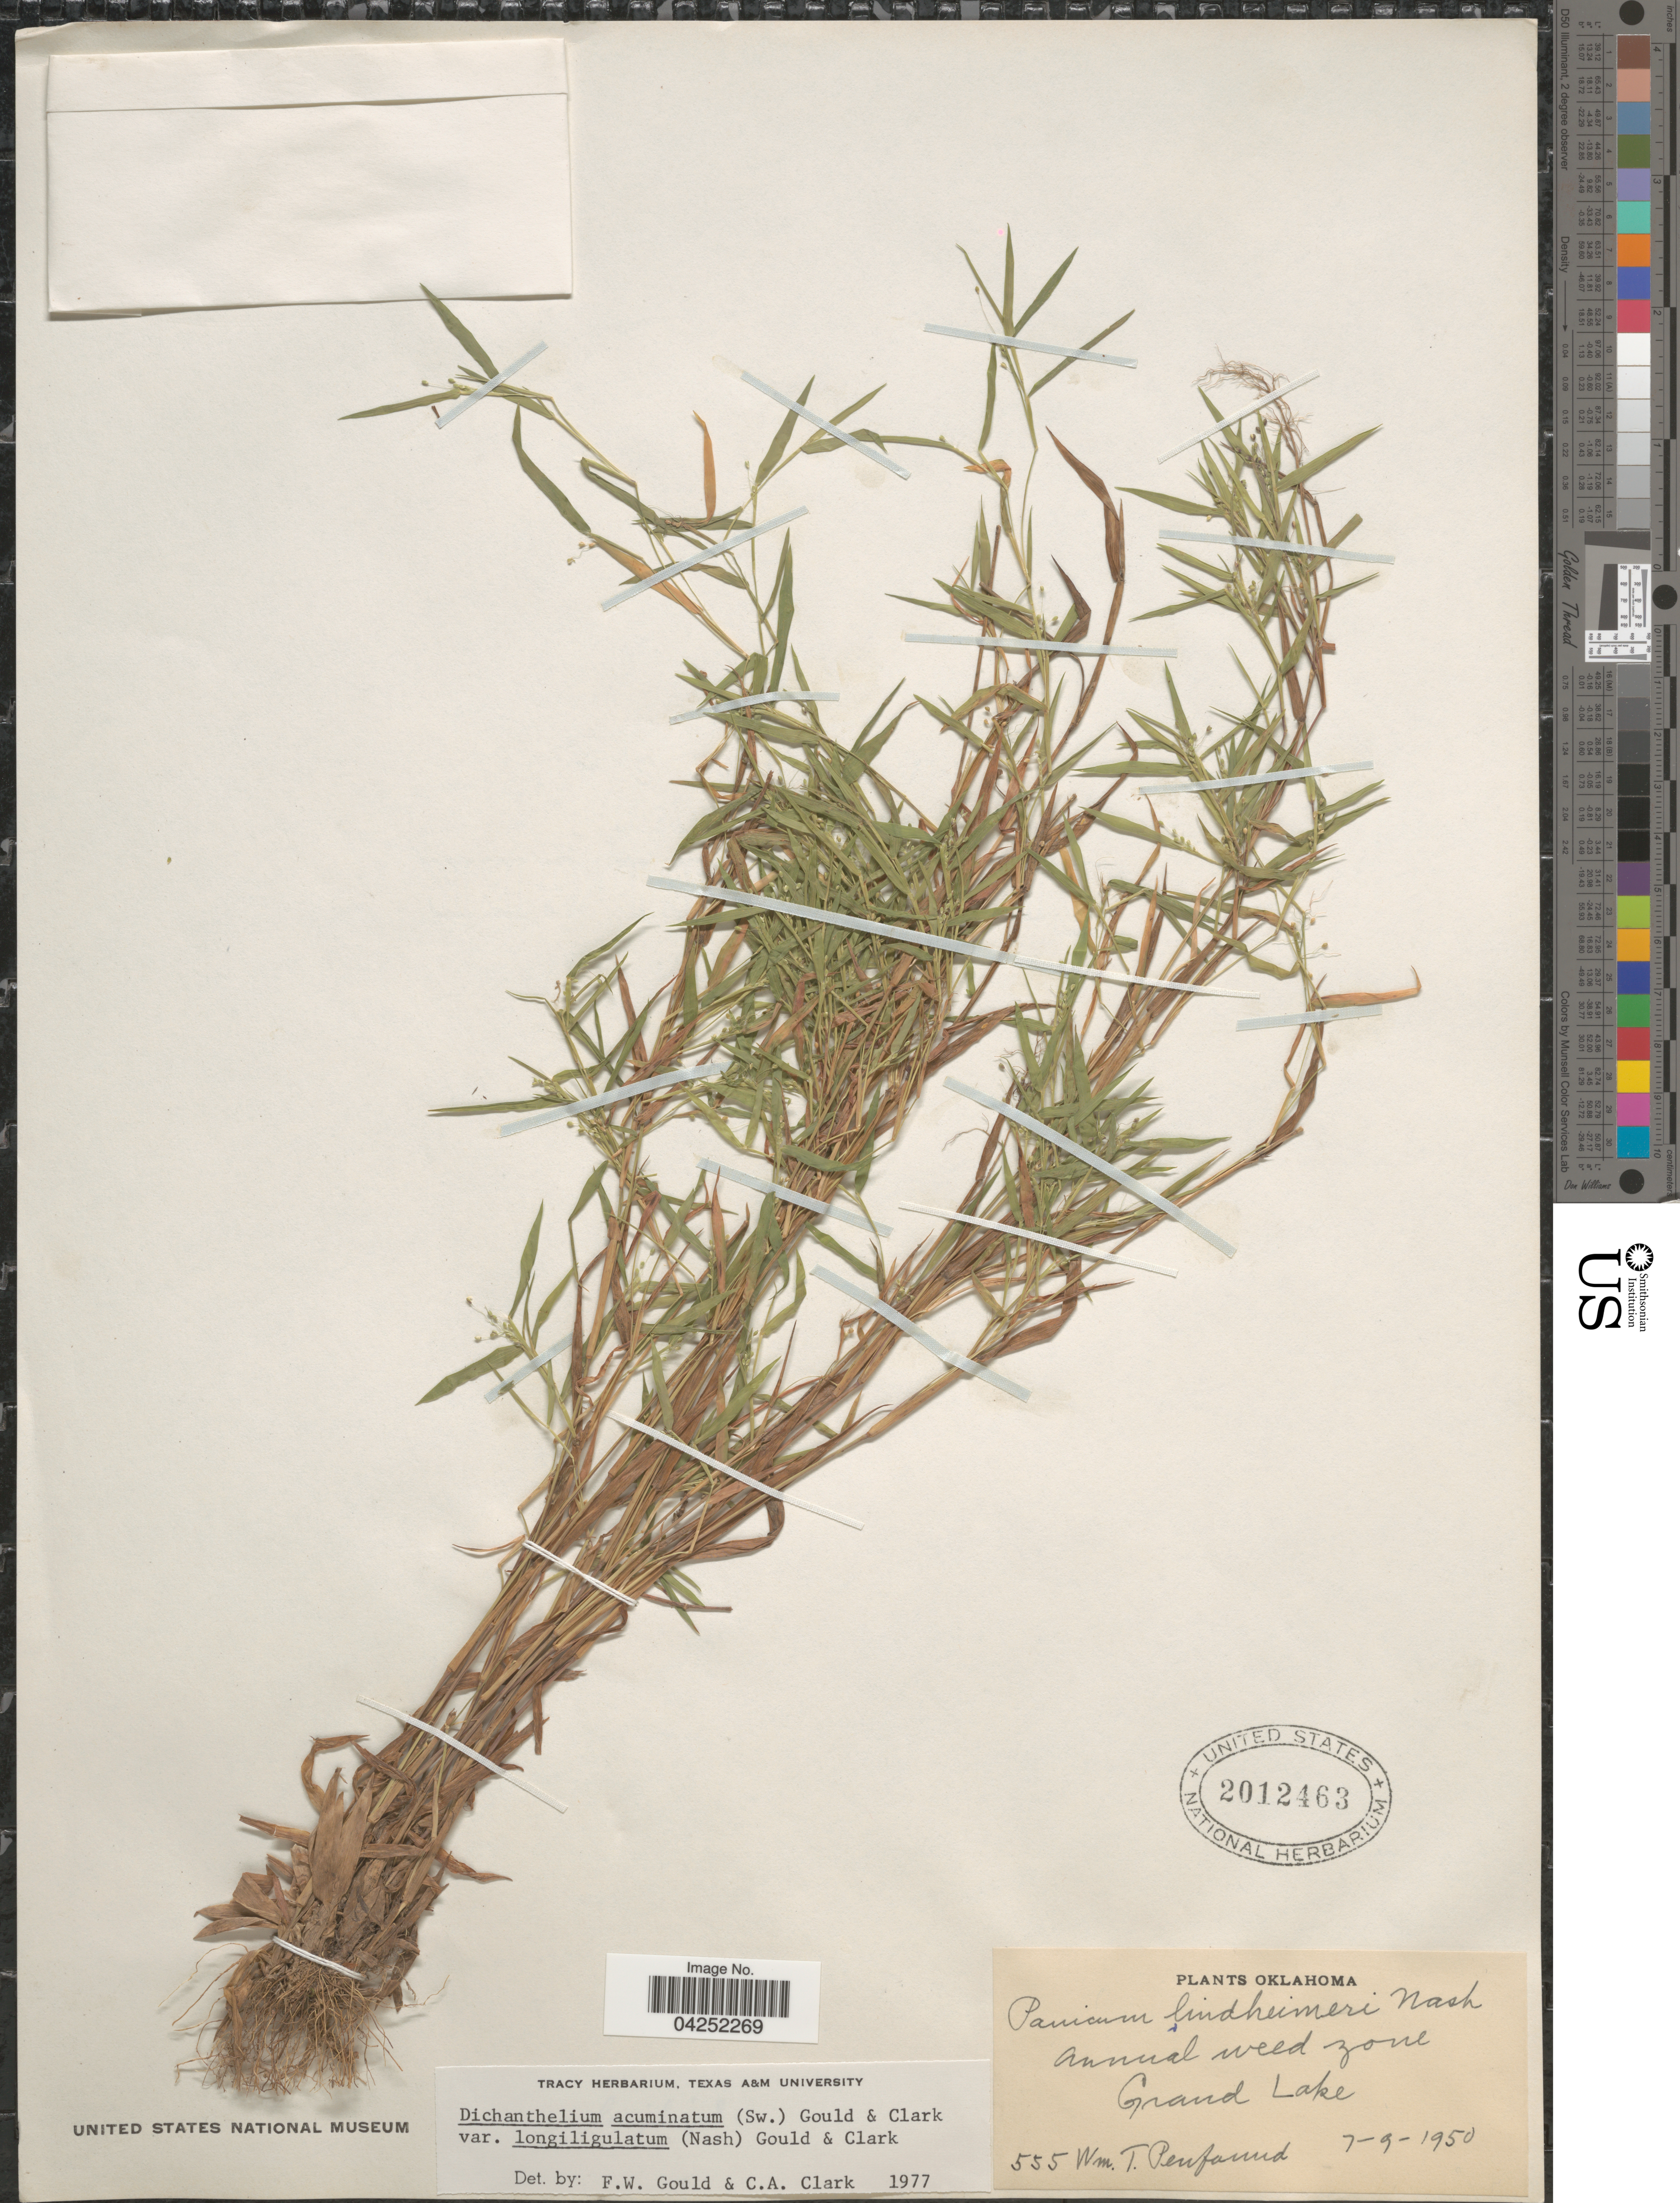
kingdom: Plantae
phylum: Tracheophyta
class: Liliopsida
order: Poales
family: Poaceae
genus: Dichanthelium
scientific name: Dichanthelium acuminatum var. longiligulatum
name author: (Nash) Gould & C.A. Clark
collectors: W. Penfound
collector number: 555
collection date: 1950-07-09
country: United States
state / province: Oklahoma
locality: Annual weed zone. Grand Lake.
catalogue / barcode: US 2012463